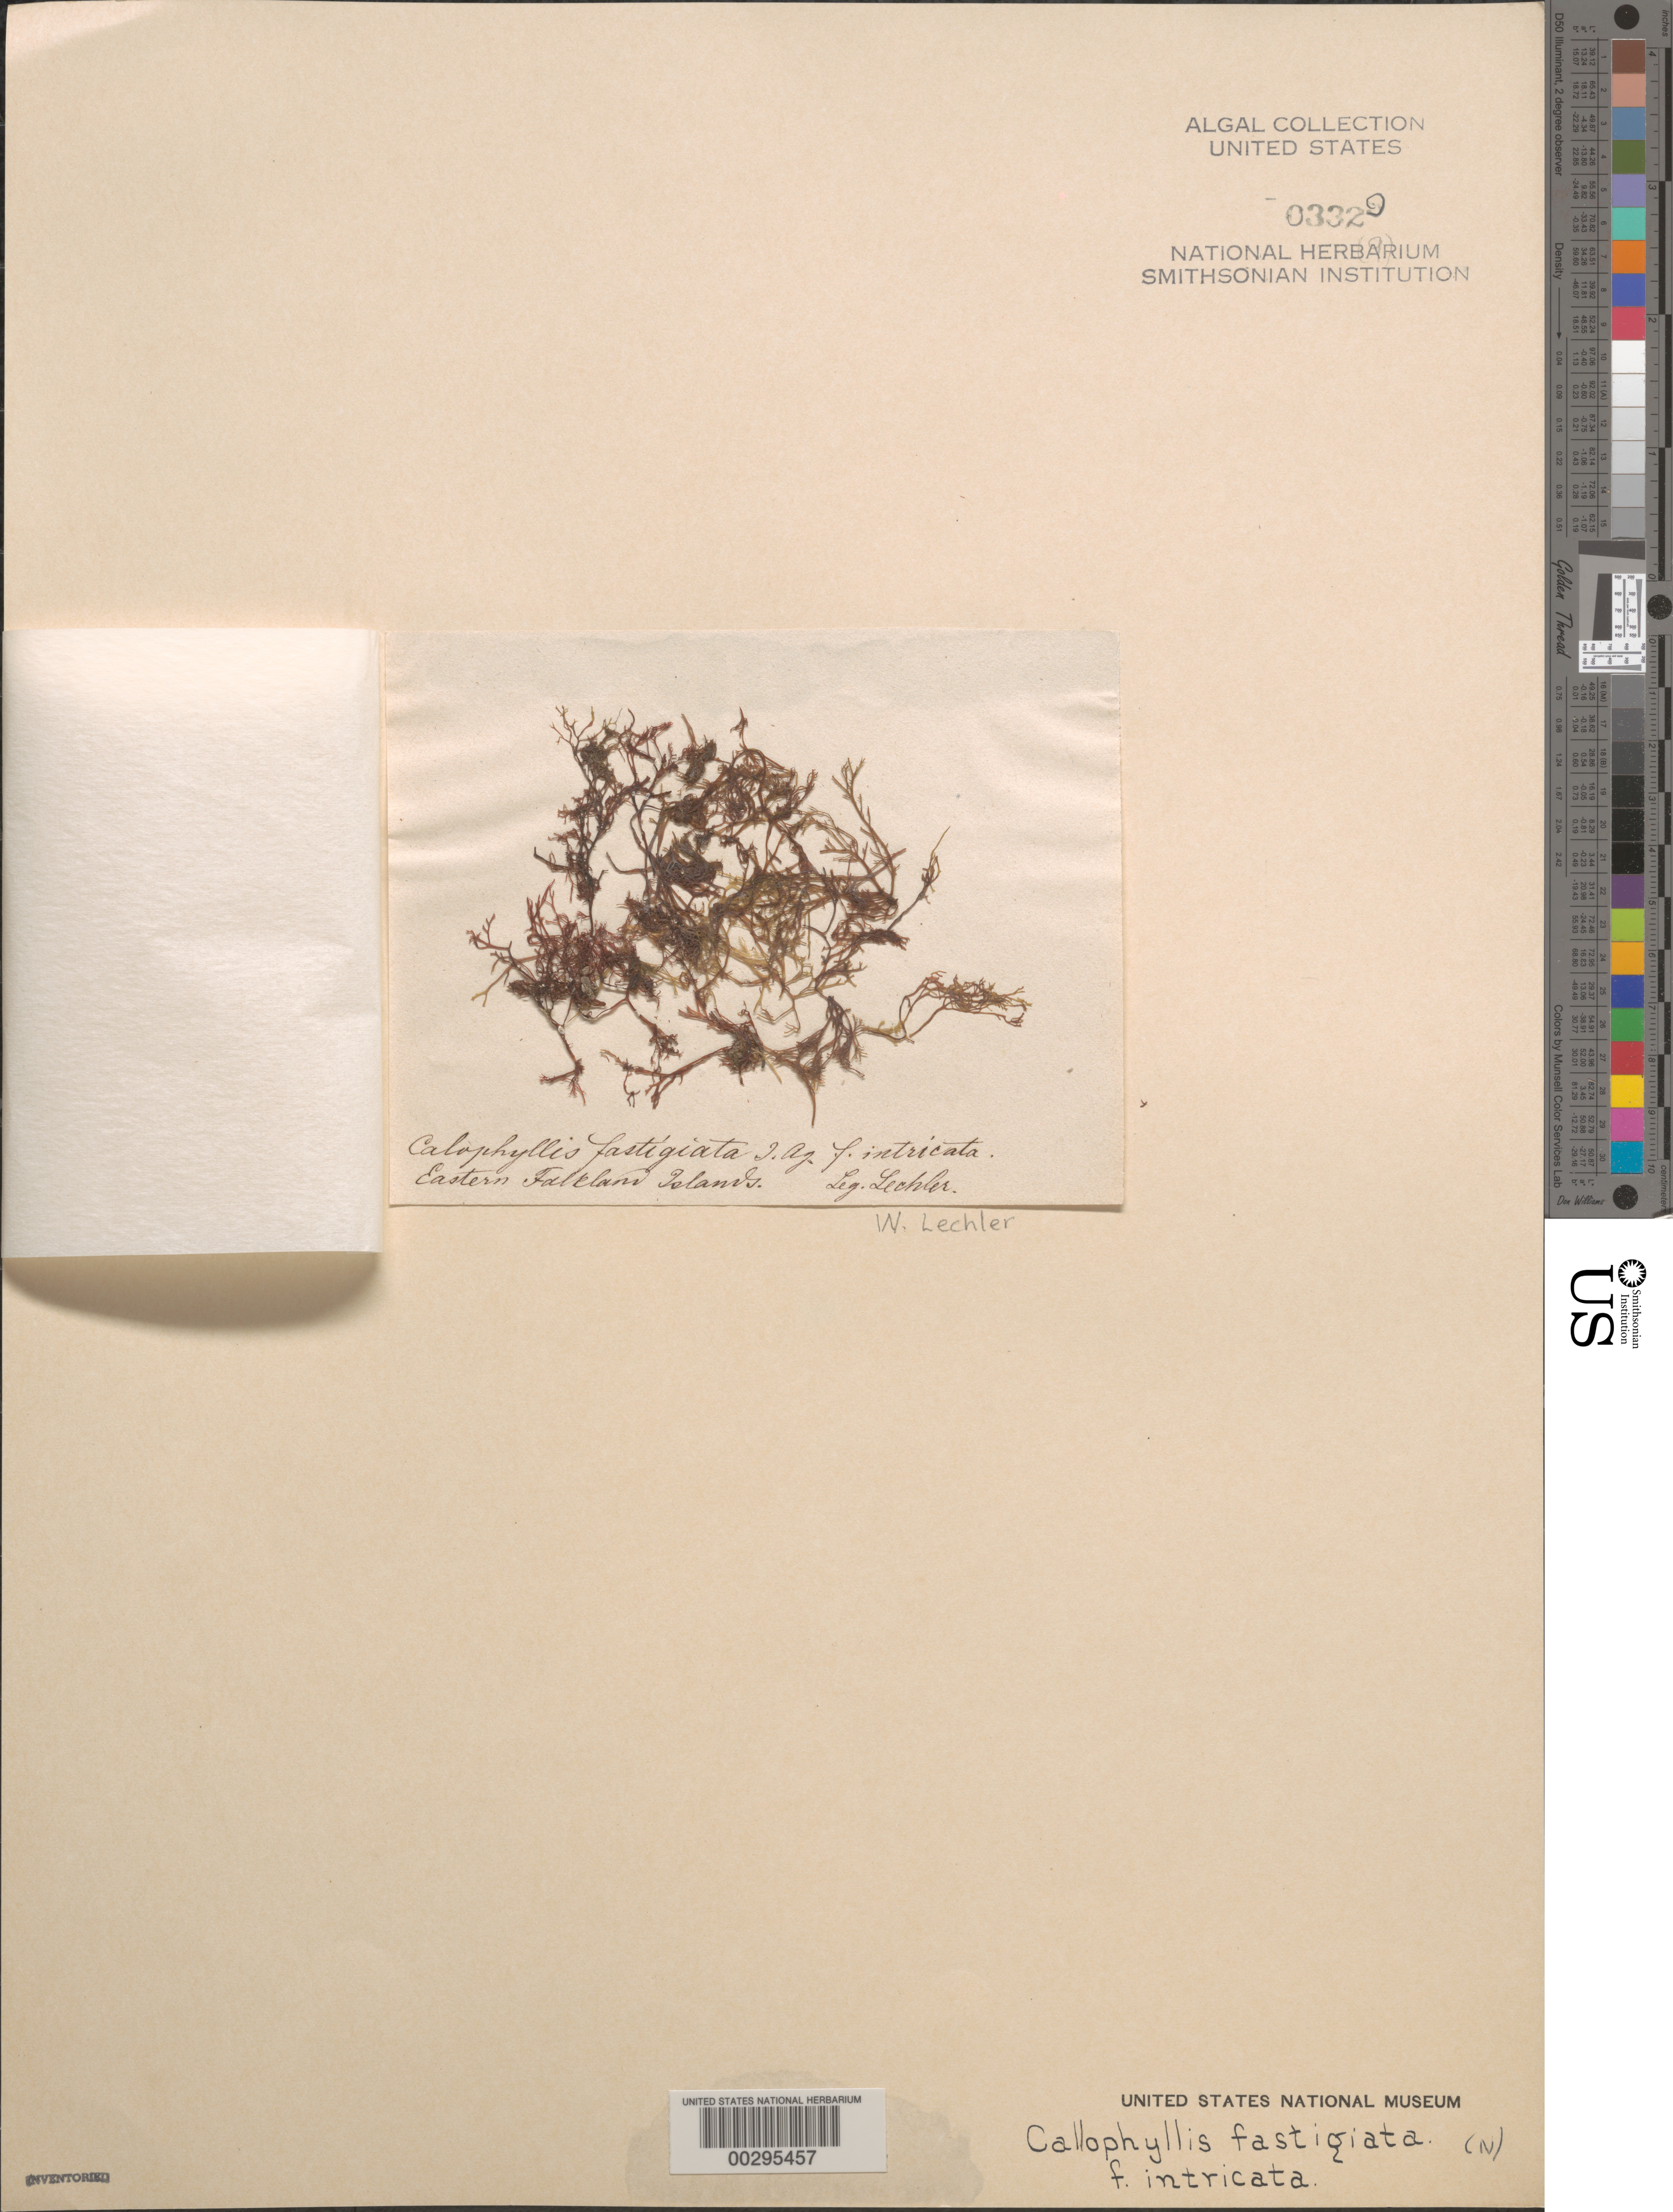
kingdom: Plantae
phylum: Rhodophyta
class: Florideophyceae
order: Gigartinales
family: Kallymeniaceae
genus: Callophyllis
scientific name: Callophyllis fastigiata f. intricata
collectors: W. Lechler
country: Falkland Islands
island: East Falkland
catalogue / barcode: US 3329